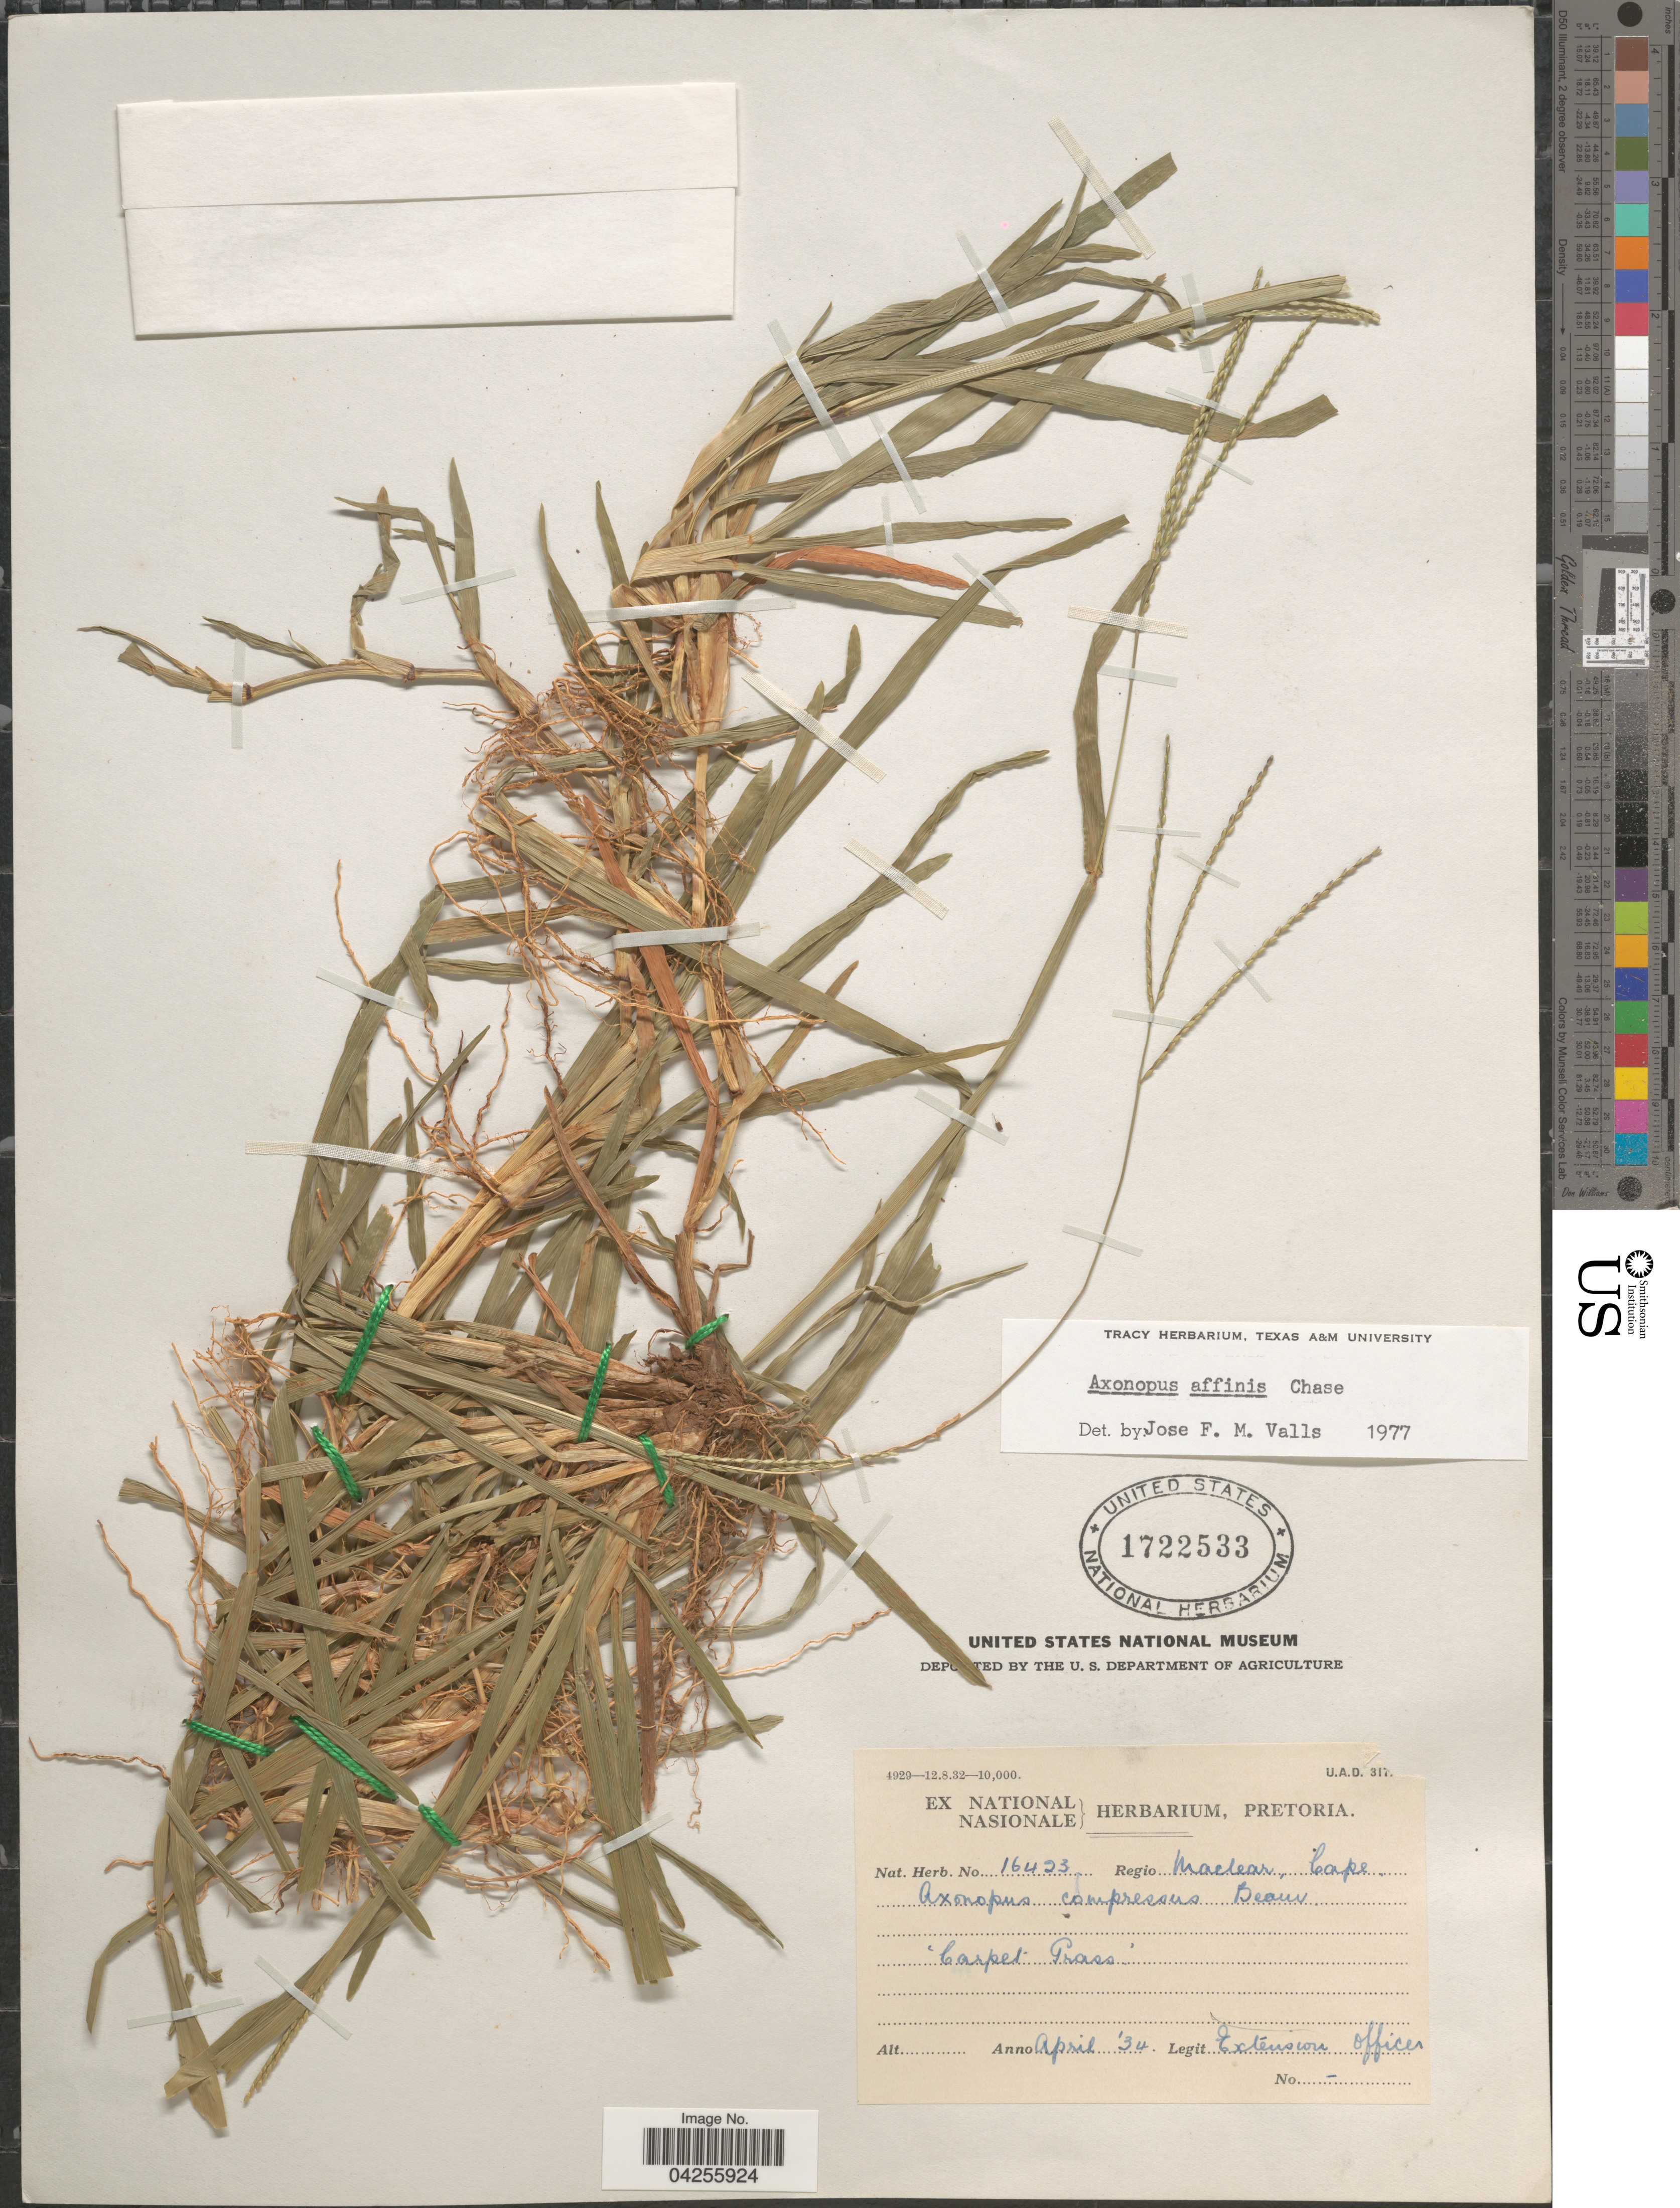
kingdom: Plantae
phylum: Tracheophyta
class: Liliopsida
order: Poales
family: Poaceae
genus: Axonopus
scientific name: Axonopus fissifolius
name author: (Raddi) Kuhlm.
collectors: Extension Officer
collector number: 16423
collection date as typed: Transcribed d/m/y: /4/34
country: South Africa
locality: Regio Maclear, Cape.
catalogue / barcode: US 1722533